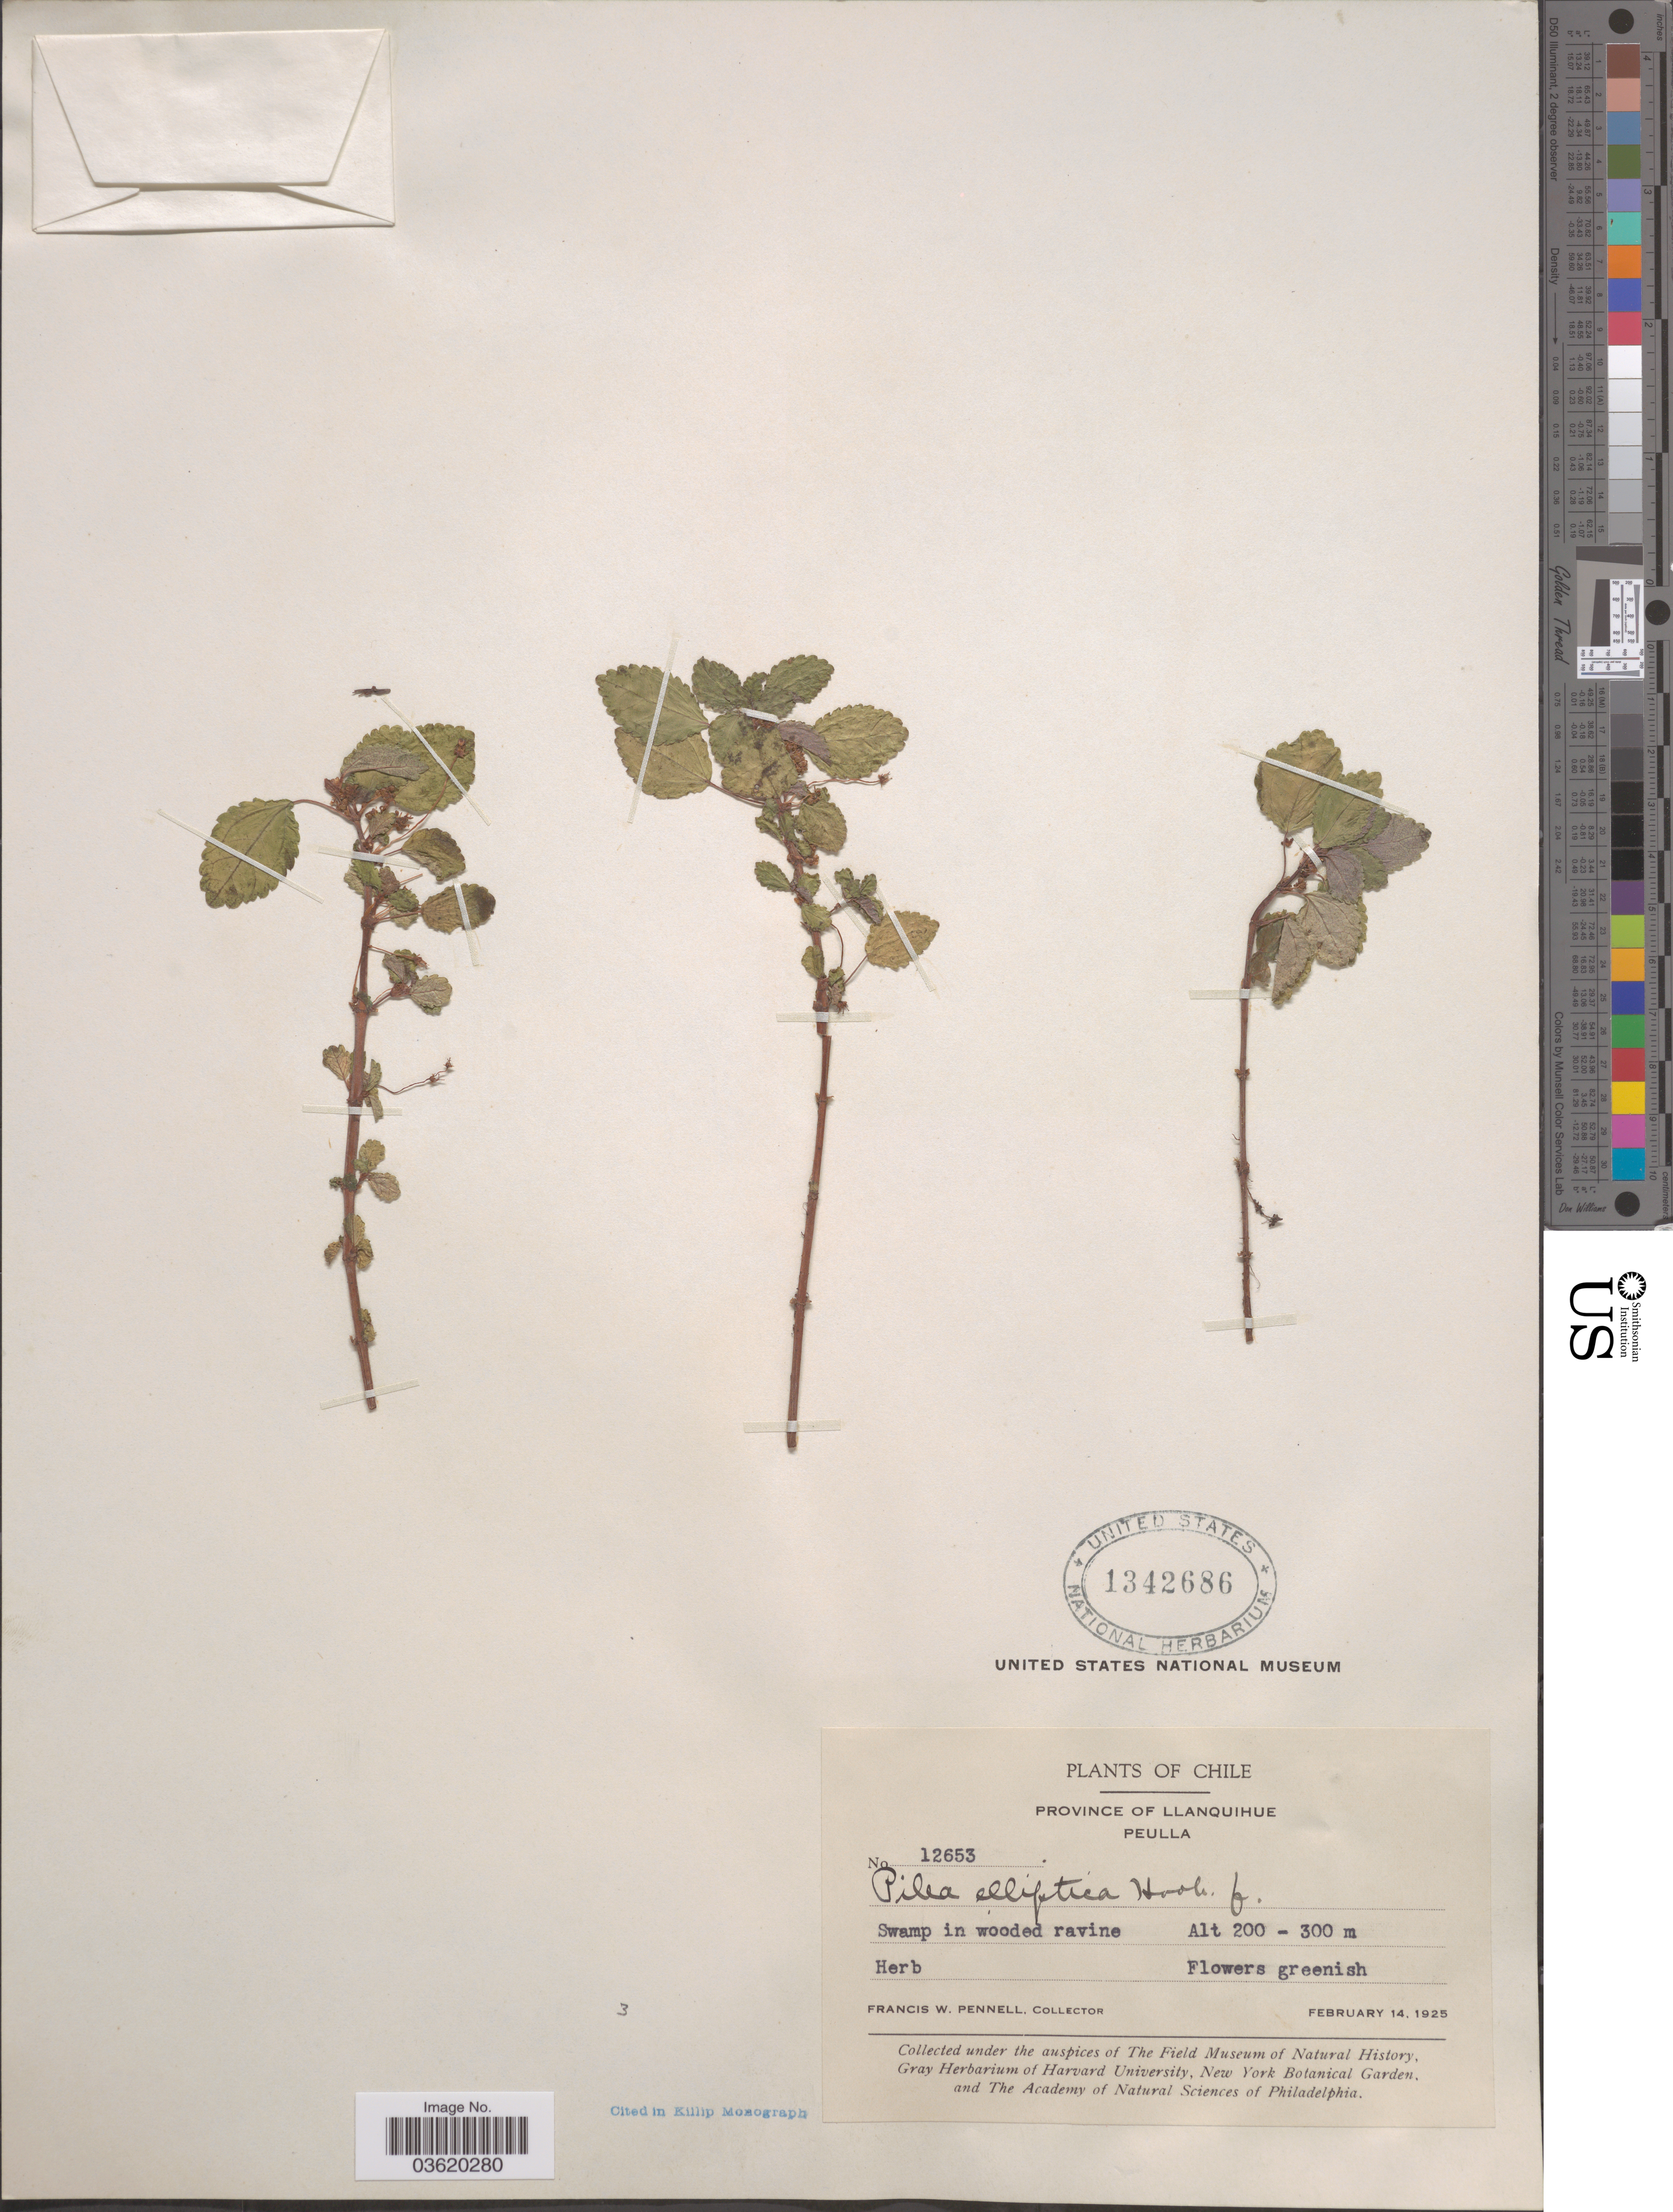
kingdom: Plantae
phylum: Tracheophyta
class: Magnoliopsida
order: Rosales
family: Urticaceae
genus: Pilea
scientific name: Pilea elliptica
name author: Hook. f.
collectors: F. W. Pennell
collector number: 12653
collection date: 1925-02-14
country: Chile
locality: Province of Llanquihue. Puella.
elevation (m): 200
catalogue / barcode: US 1342686